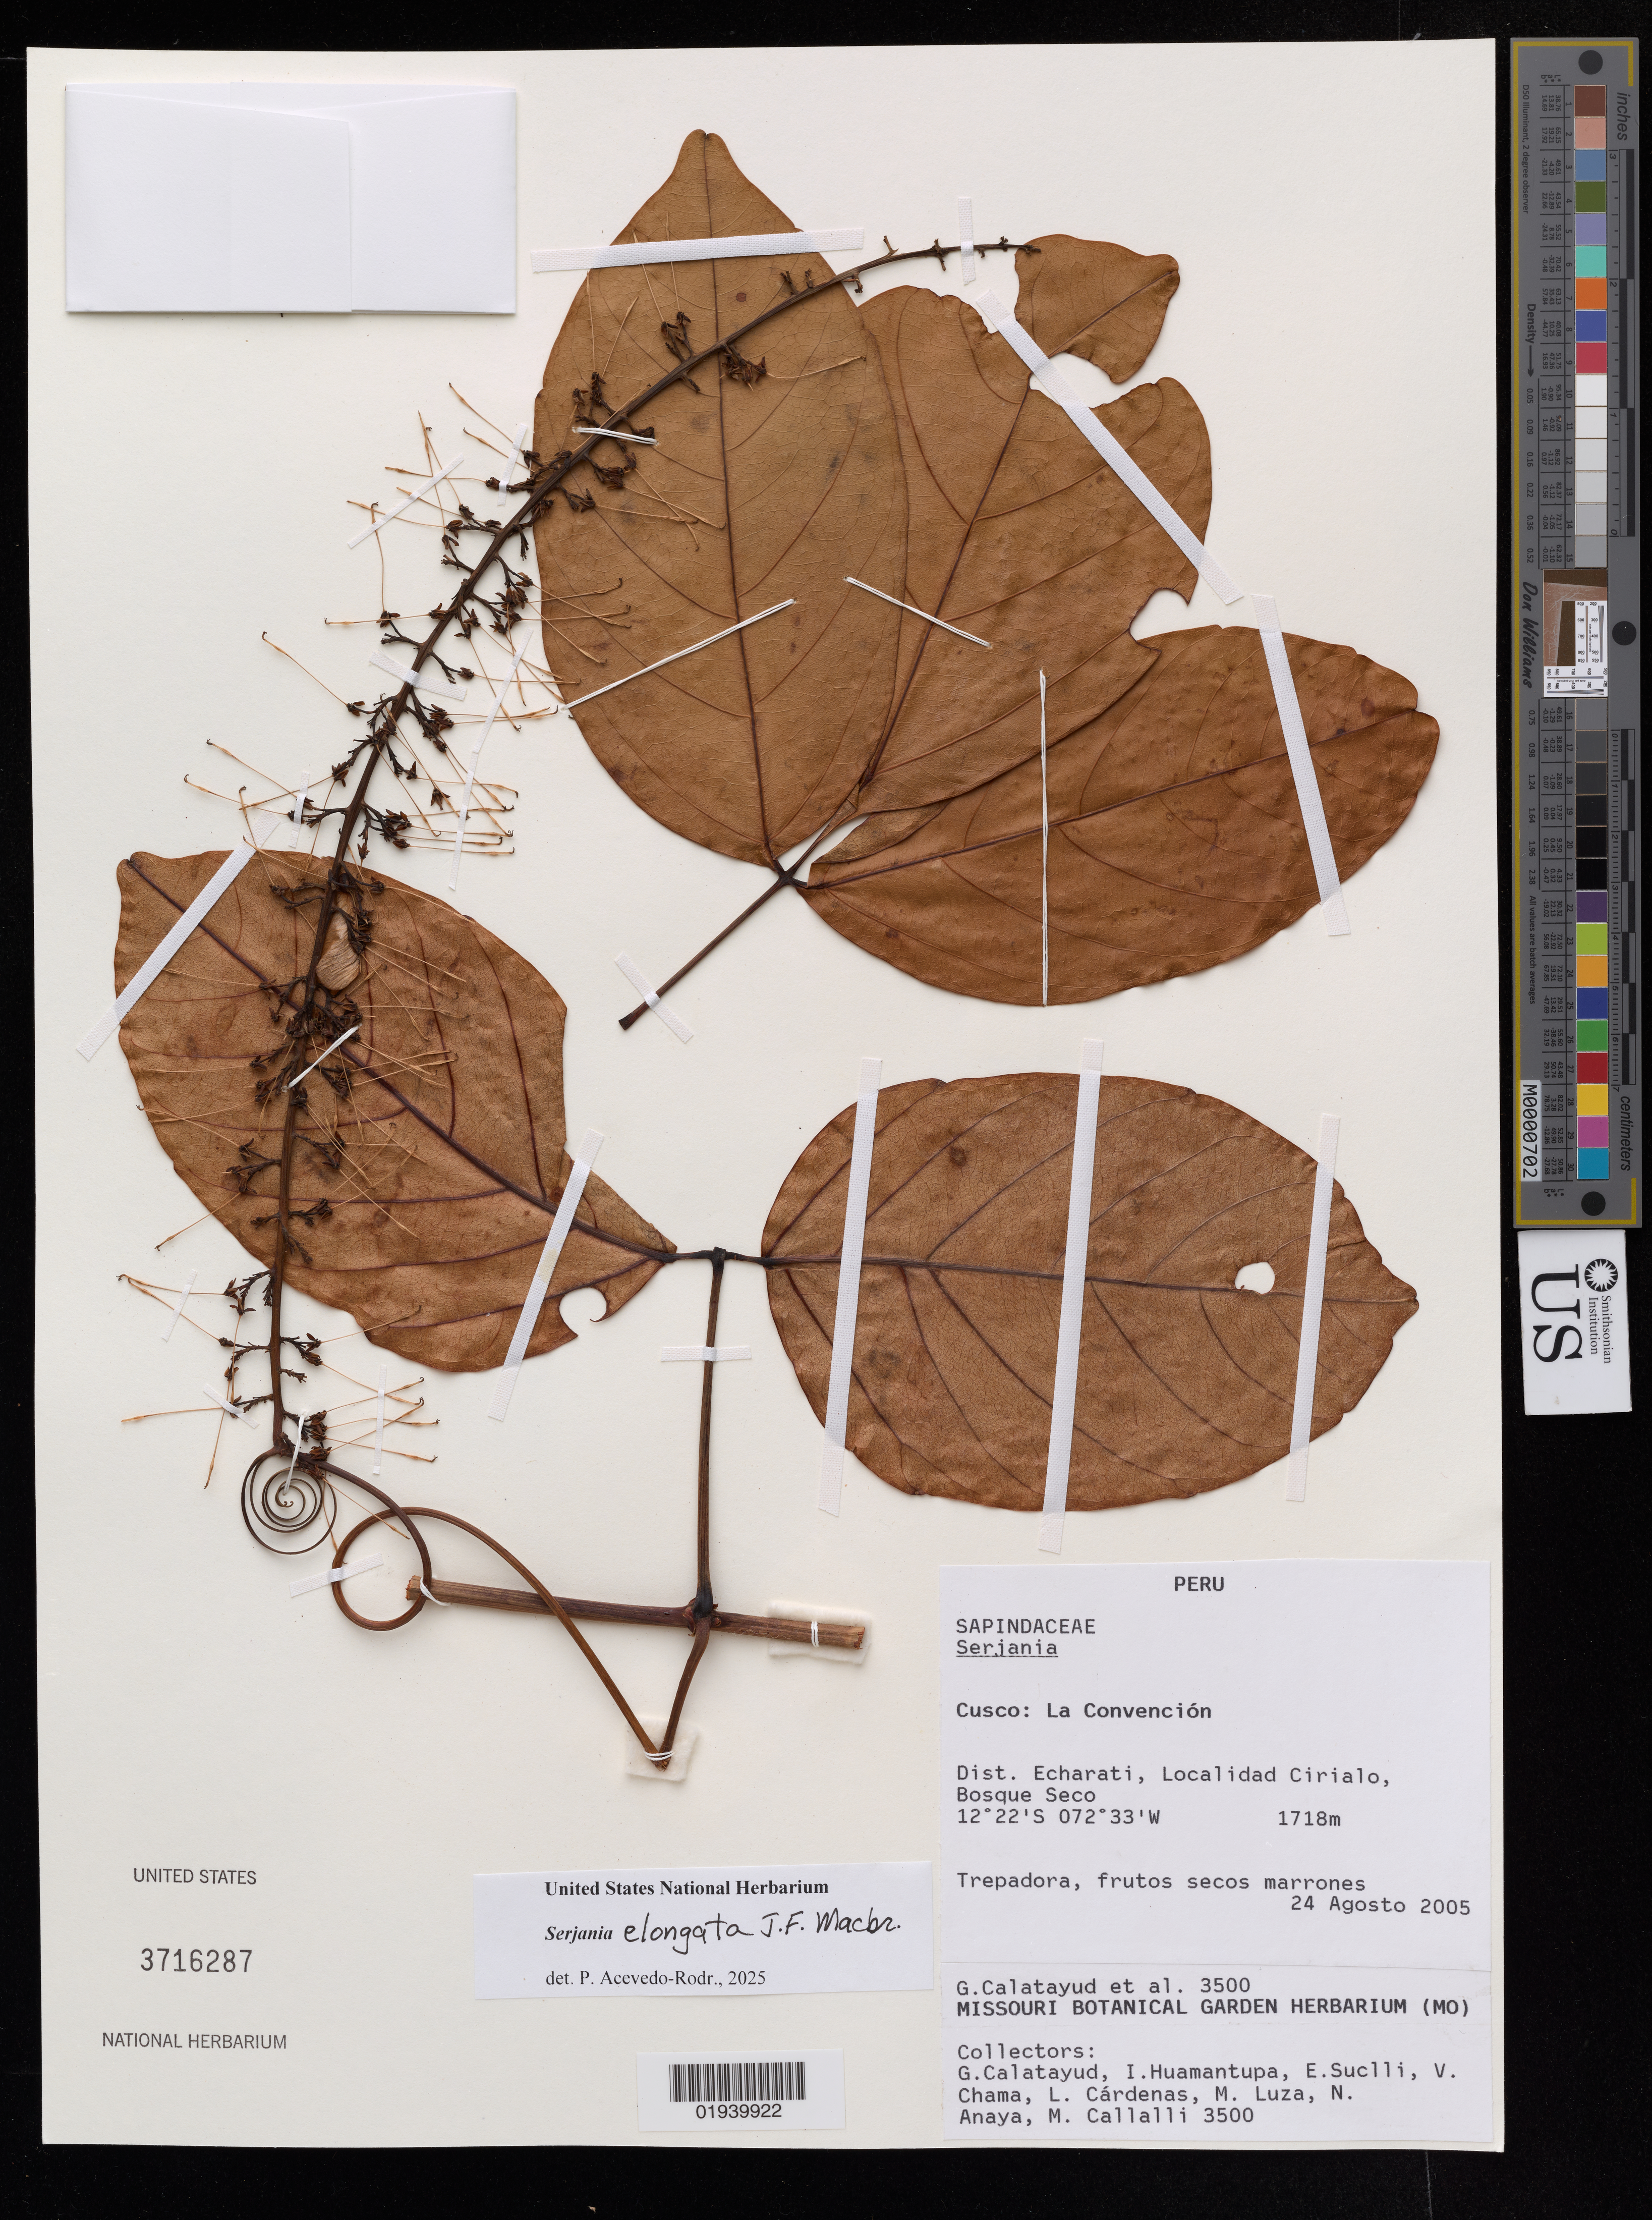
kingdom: Plantae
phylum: Tracheophyta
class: Magnoliopsida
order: Sapindales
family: Sapindaceae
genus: Serjania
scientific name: Serjania elongata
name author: J.F. Macbr.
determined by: Acevedo-Rodriguez, P., (US), Smithsonian Institution - National Museum of Natural History (UNITED STATES)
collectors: G. Calatayud, I. Huamantupa, E. Suclli, V. Chama, L. Cárdenas, M. Luza, N. Anaya & M. Callalli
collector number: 3500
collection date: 2005-08-24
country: Peru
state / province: Cusco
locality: La Convención, Dist. Echarati, localidad Cirialo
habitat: Bosque seco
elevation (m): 1718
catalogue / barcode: US 3716287